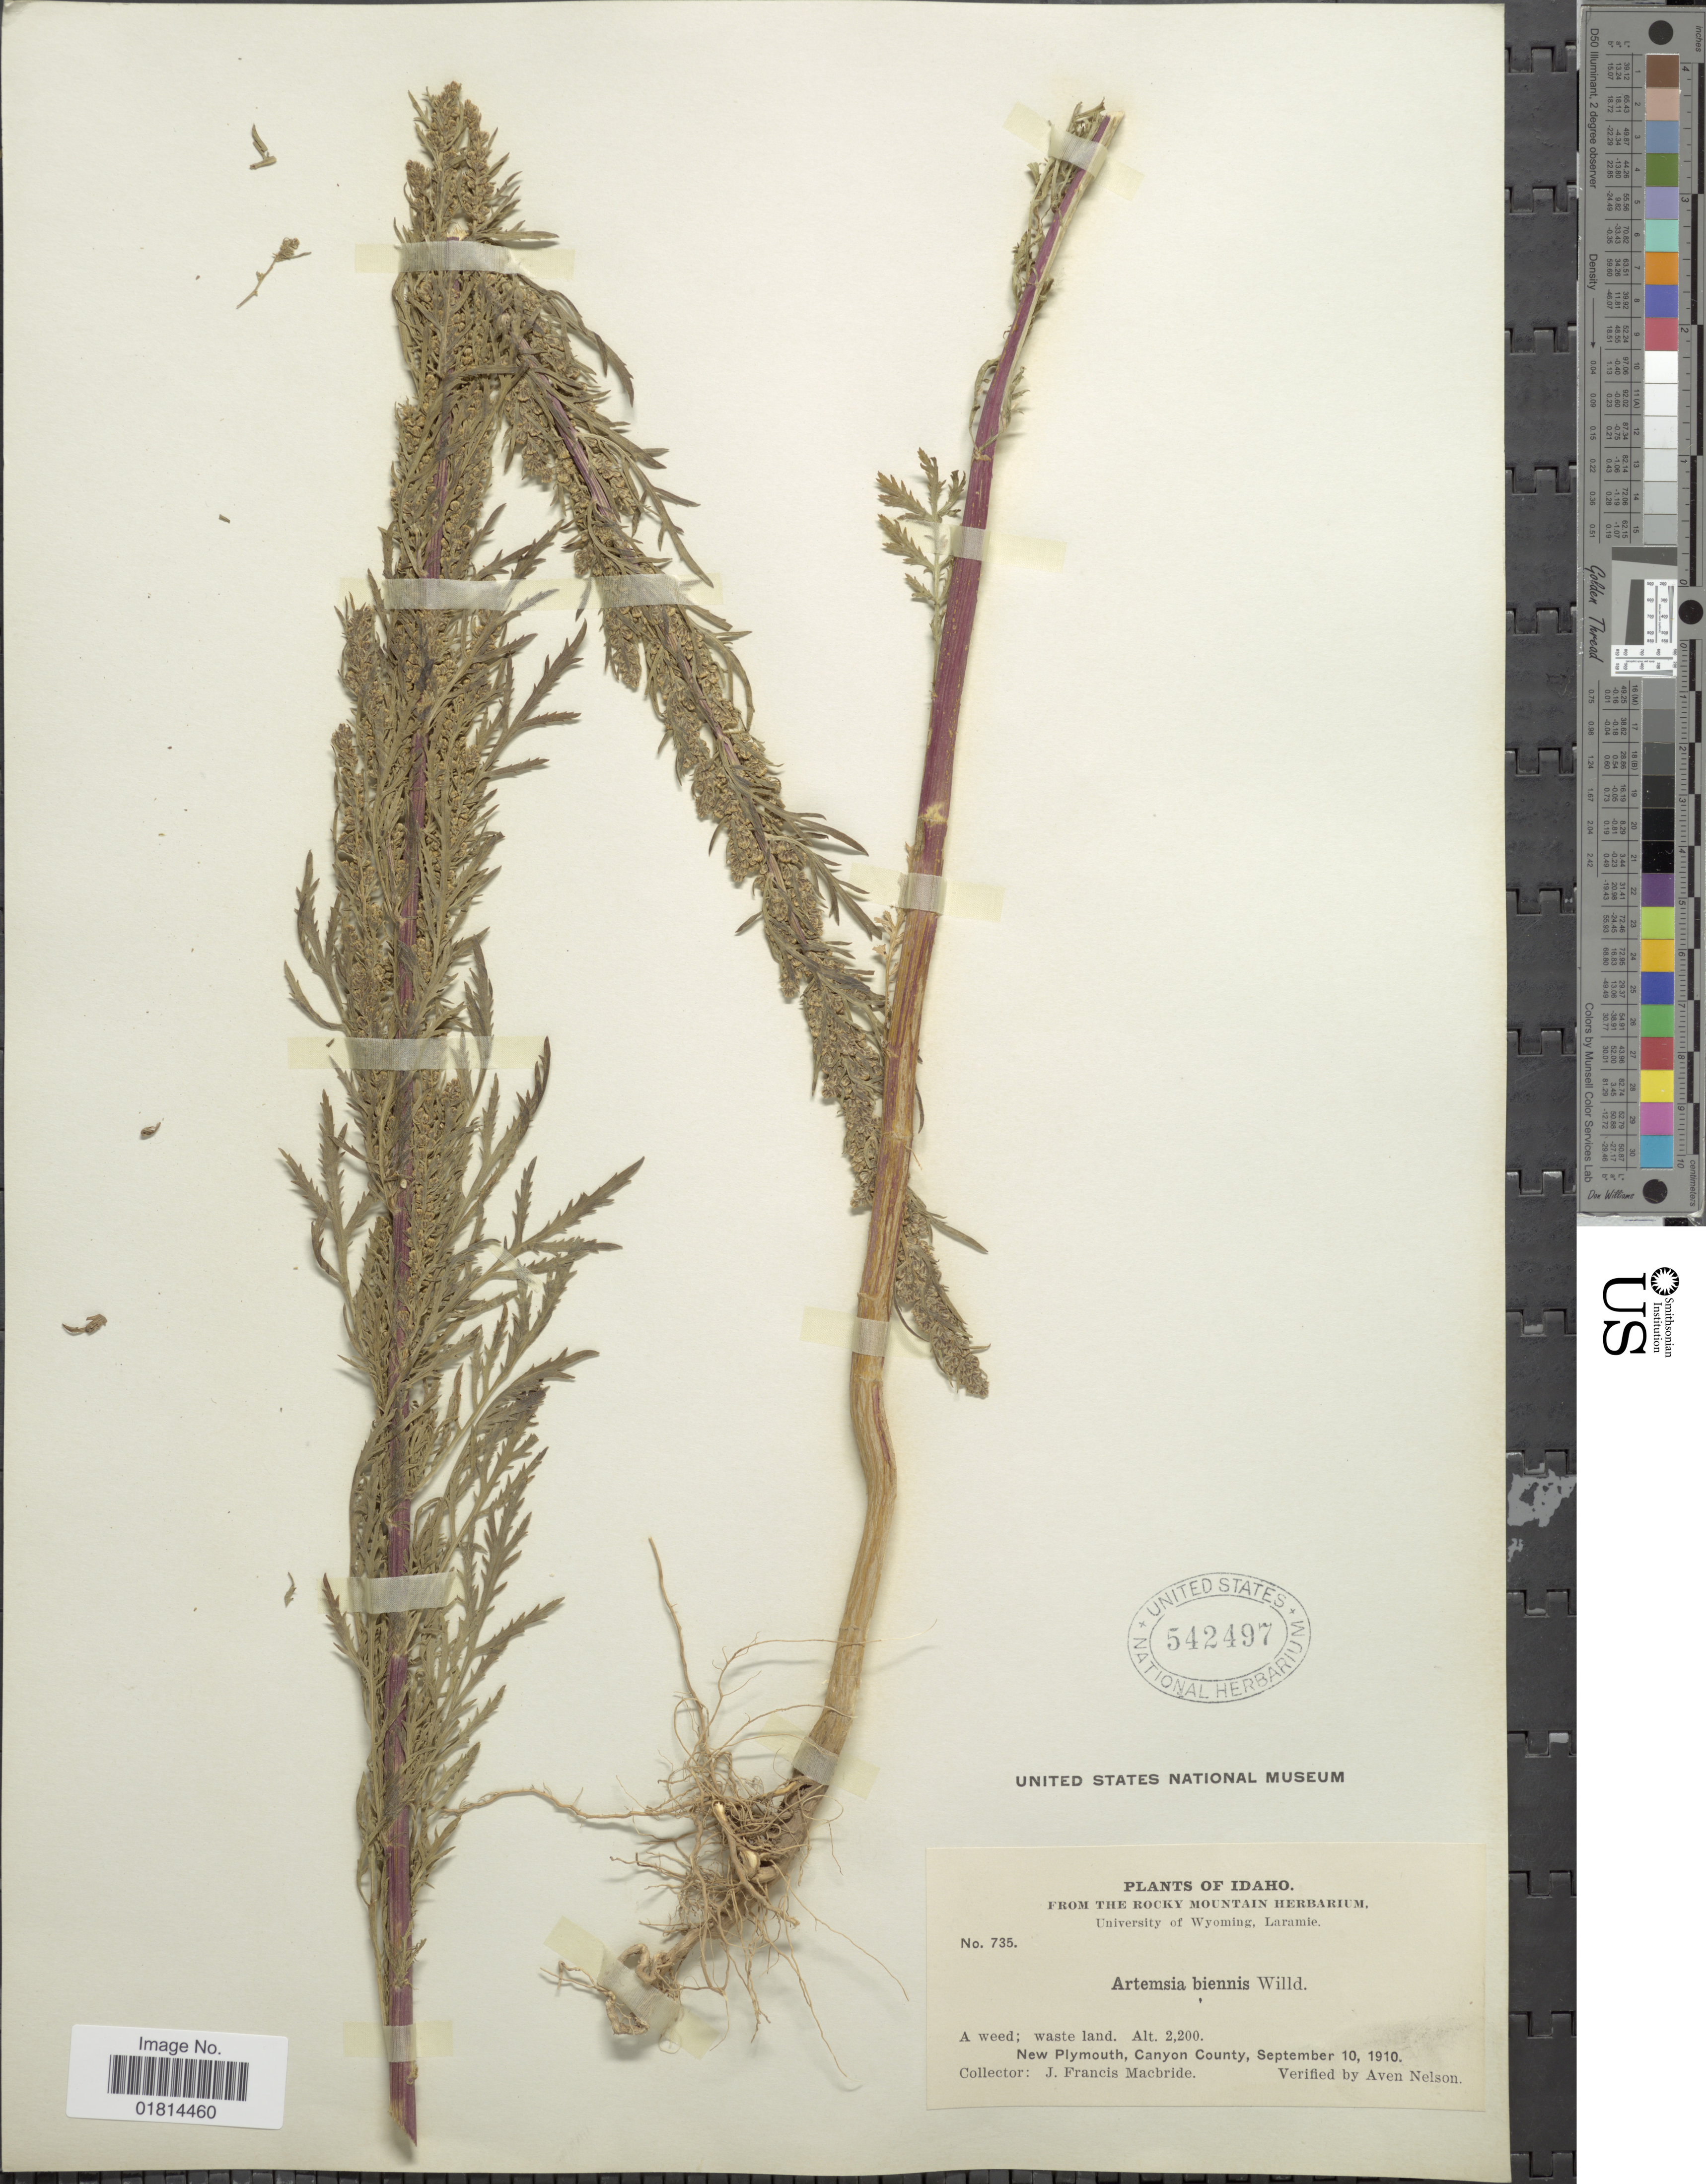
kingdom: Plantae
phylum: Tracheophyta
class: Magnoliopsida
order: Asterales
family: Asteraceae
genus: Artemisia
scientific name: Artemisia biennis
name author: Willd.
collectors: J. F. Macbride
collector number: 735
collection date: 1910-09-10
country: United States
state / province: Idaho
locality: New Plymouth, Canyon County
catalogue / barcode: US 542497